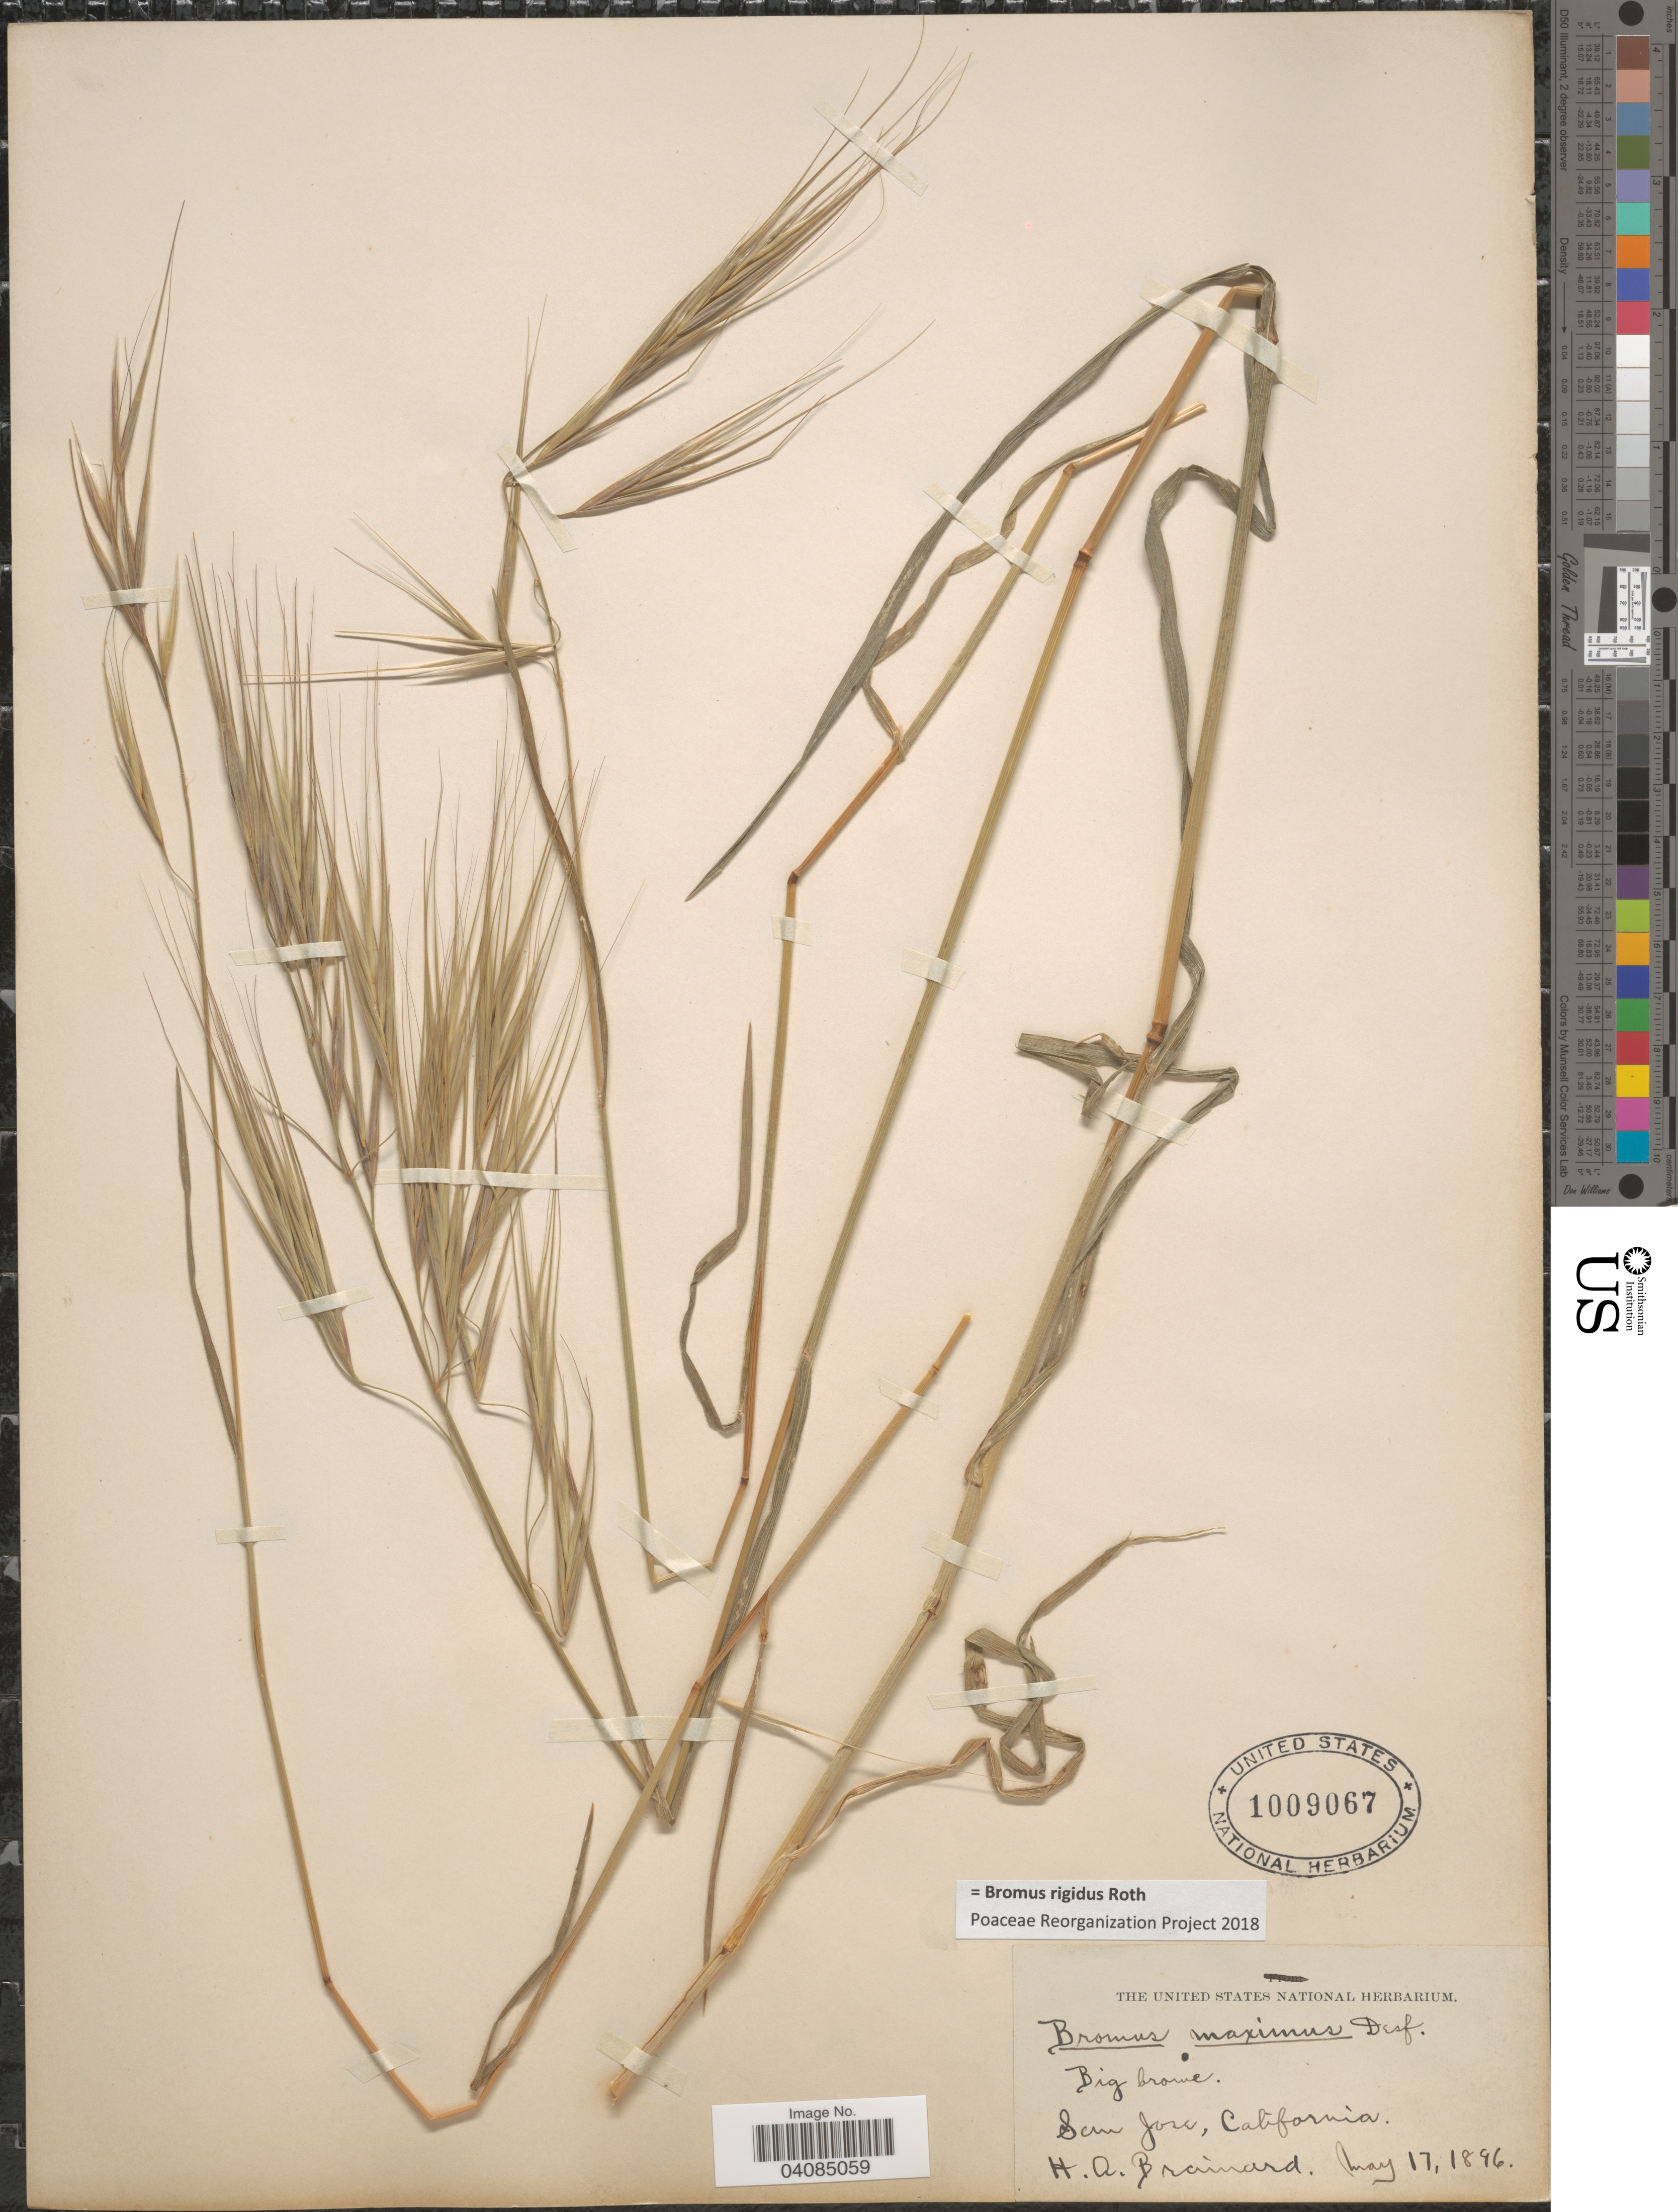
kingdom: Plantae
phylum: Tracheophyta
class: Liliopsida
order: Poales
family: Poaceae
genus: Bromus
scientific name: Bromus rigidus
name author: Roth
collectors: H. Brainard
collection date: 1896-05-17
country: United States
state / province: California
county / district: Santa Clara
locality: Big brome. San Jose.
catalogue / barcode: US 1009067